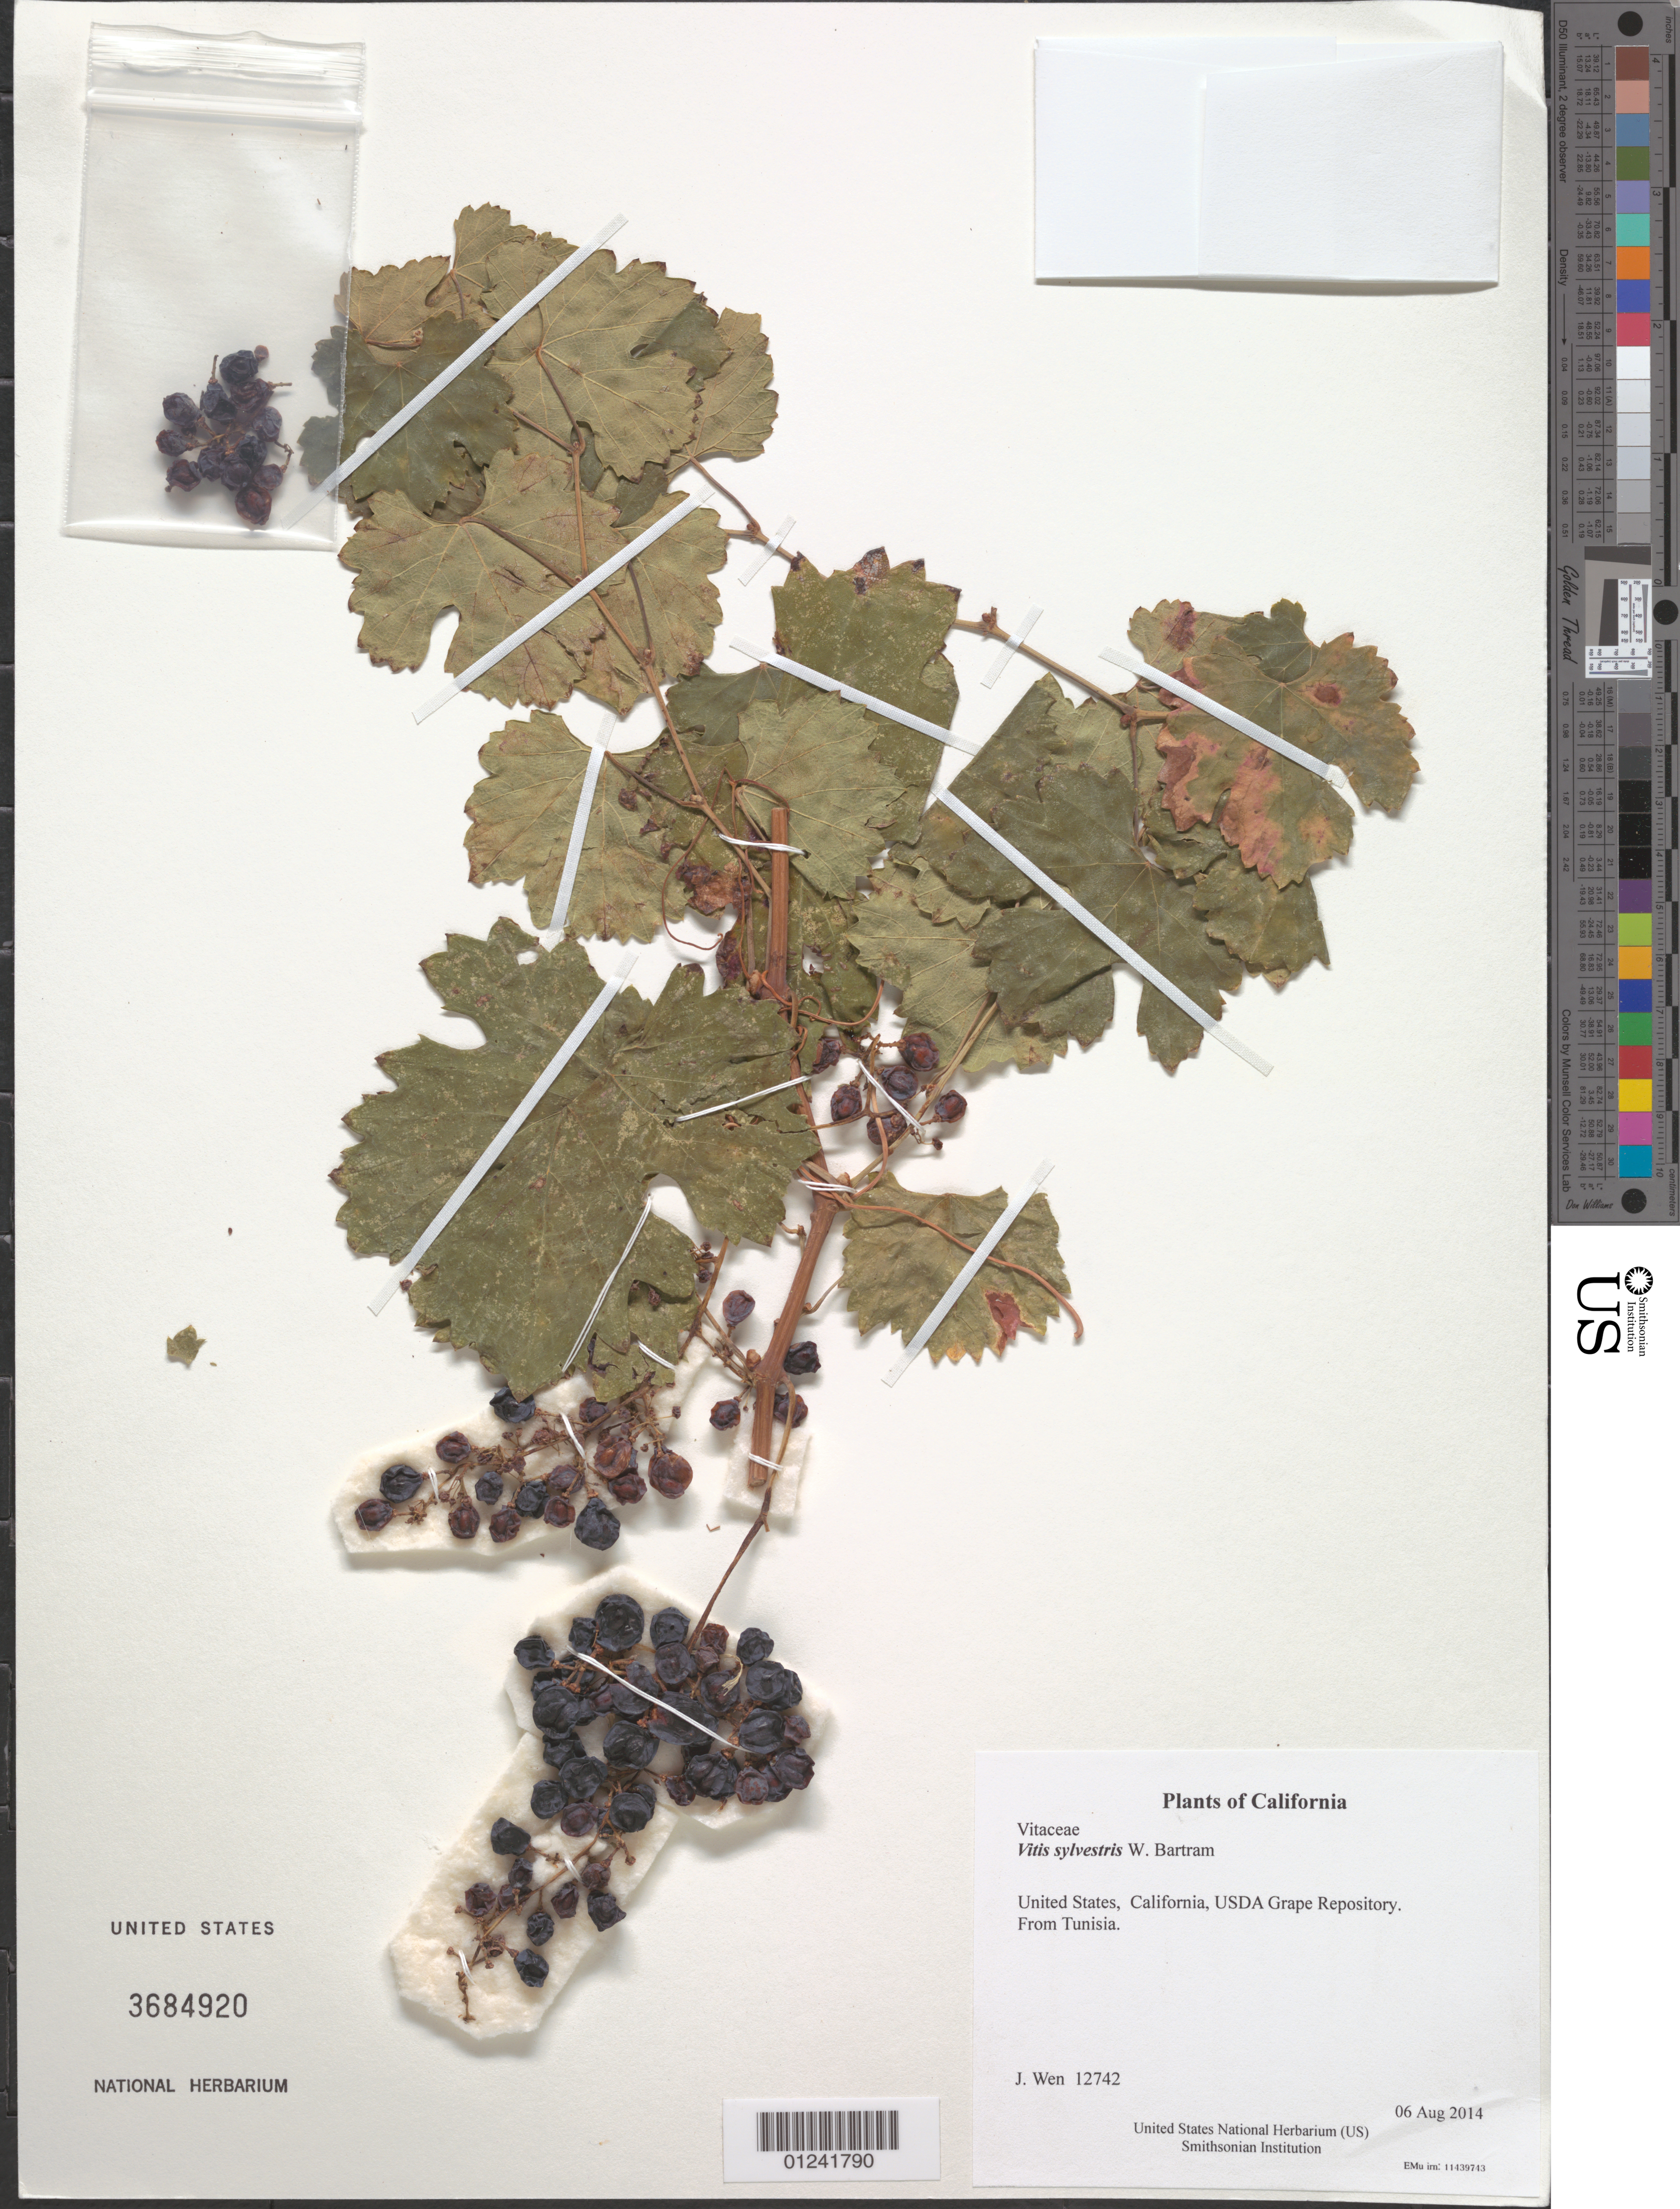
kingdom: Plantae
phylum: Tracheophyta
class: Magnoliopsida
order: Vitales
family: Vitaceae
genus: Vitis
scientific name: Vitis sylvestris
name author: W. Bartram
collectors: J. Wen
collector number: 12742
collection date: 2014-08-06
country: United States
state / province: California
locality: USDA Grape Repository.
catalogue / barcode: US 3684920